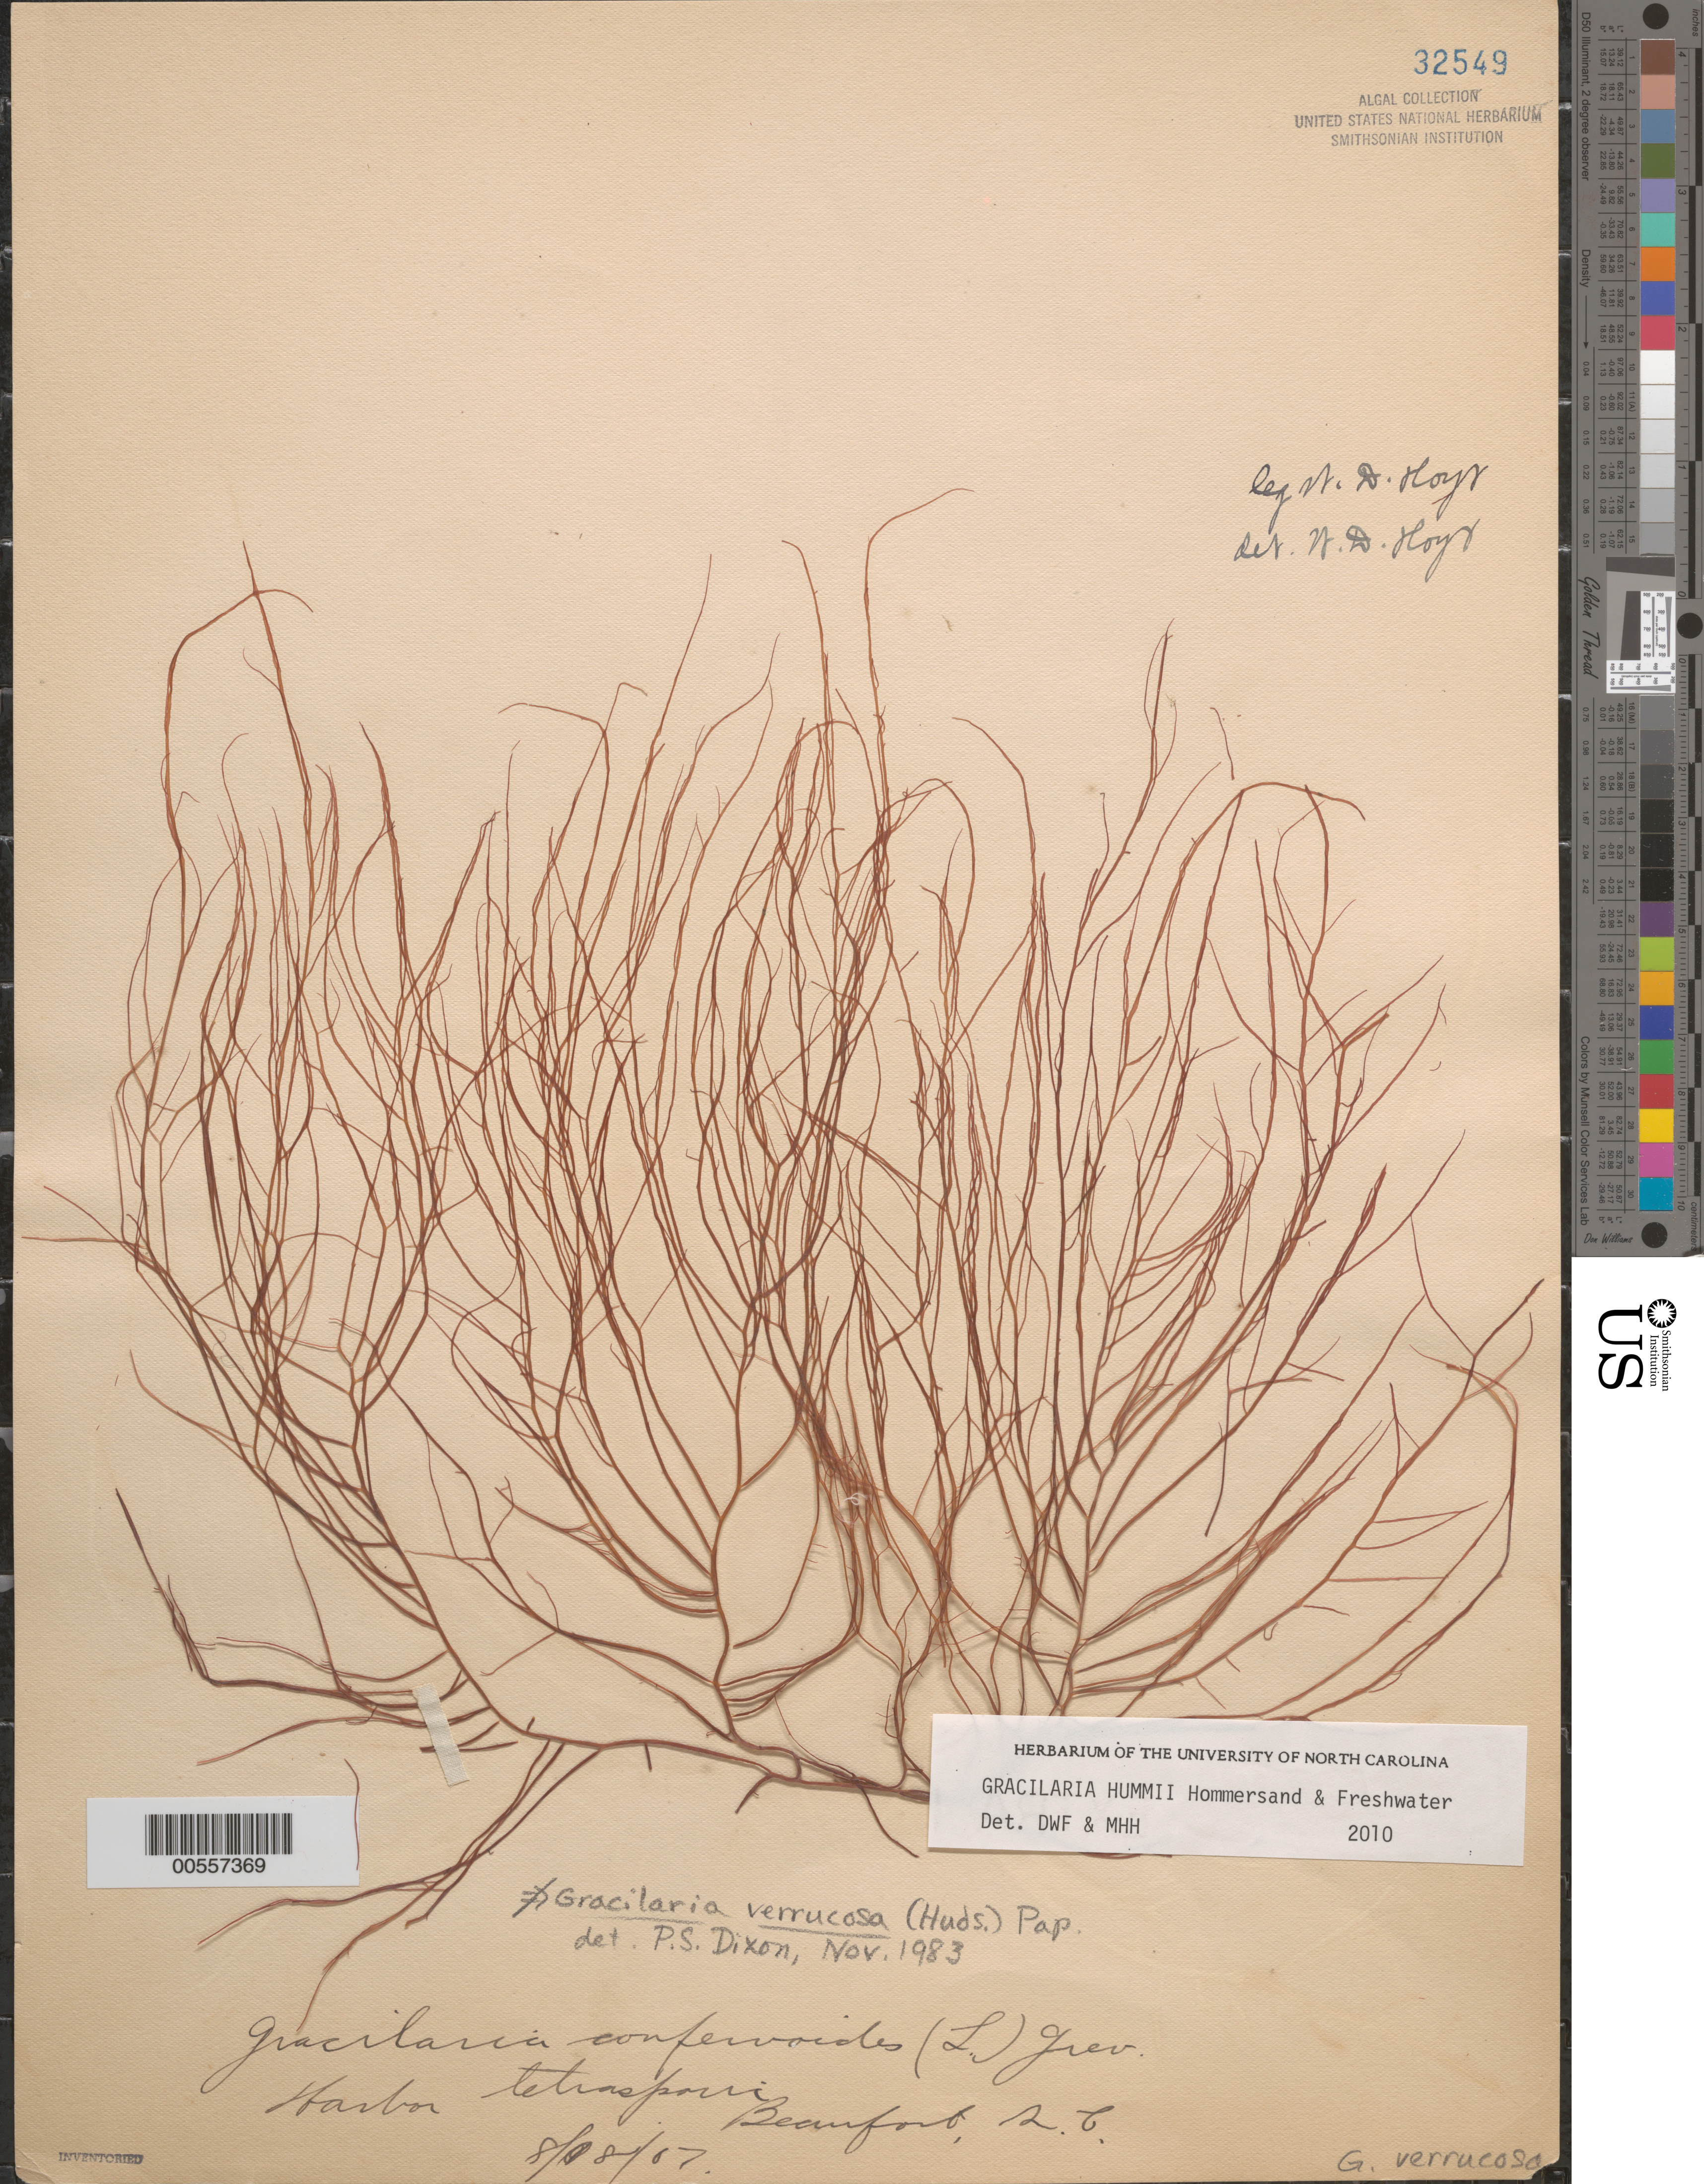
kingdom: Plantae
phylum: Rhodophyta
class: Florideophyceae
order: Gracilariales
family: Gracilariaceae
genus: Gracilaria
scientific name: Gracilaria hummii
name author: Hommers. & Freshwater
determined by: Freshwater, D. W.; Hommersand, M. H.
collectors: W. D. Hoyt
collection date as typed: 08 Aug 1907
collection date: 1907-08-08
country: United States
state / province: North Carolina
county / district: Carteret County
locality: Beaufort Harbor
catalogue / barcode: US 32549